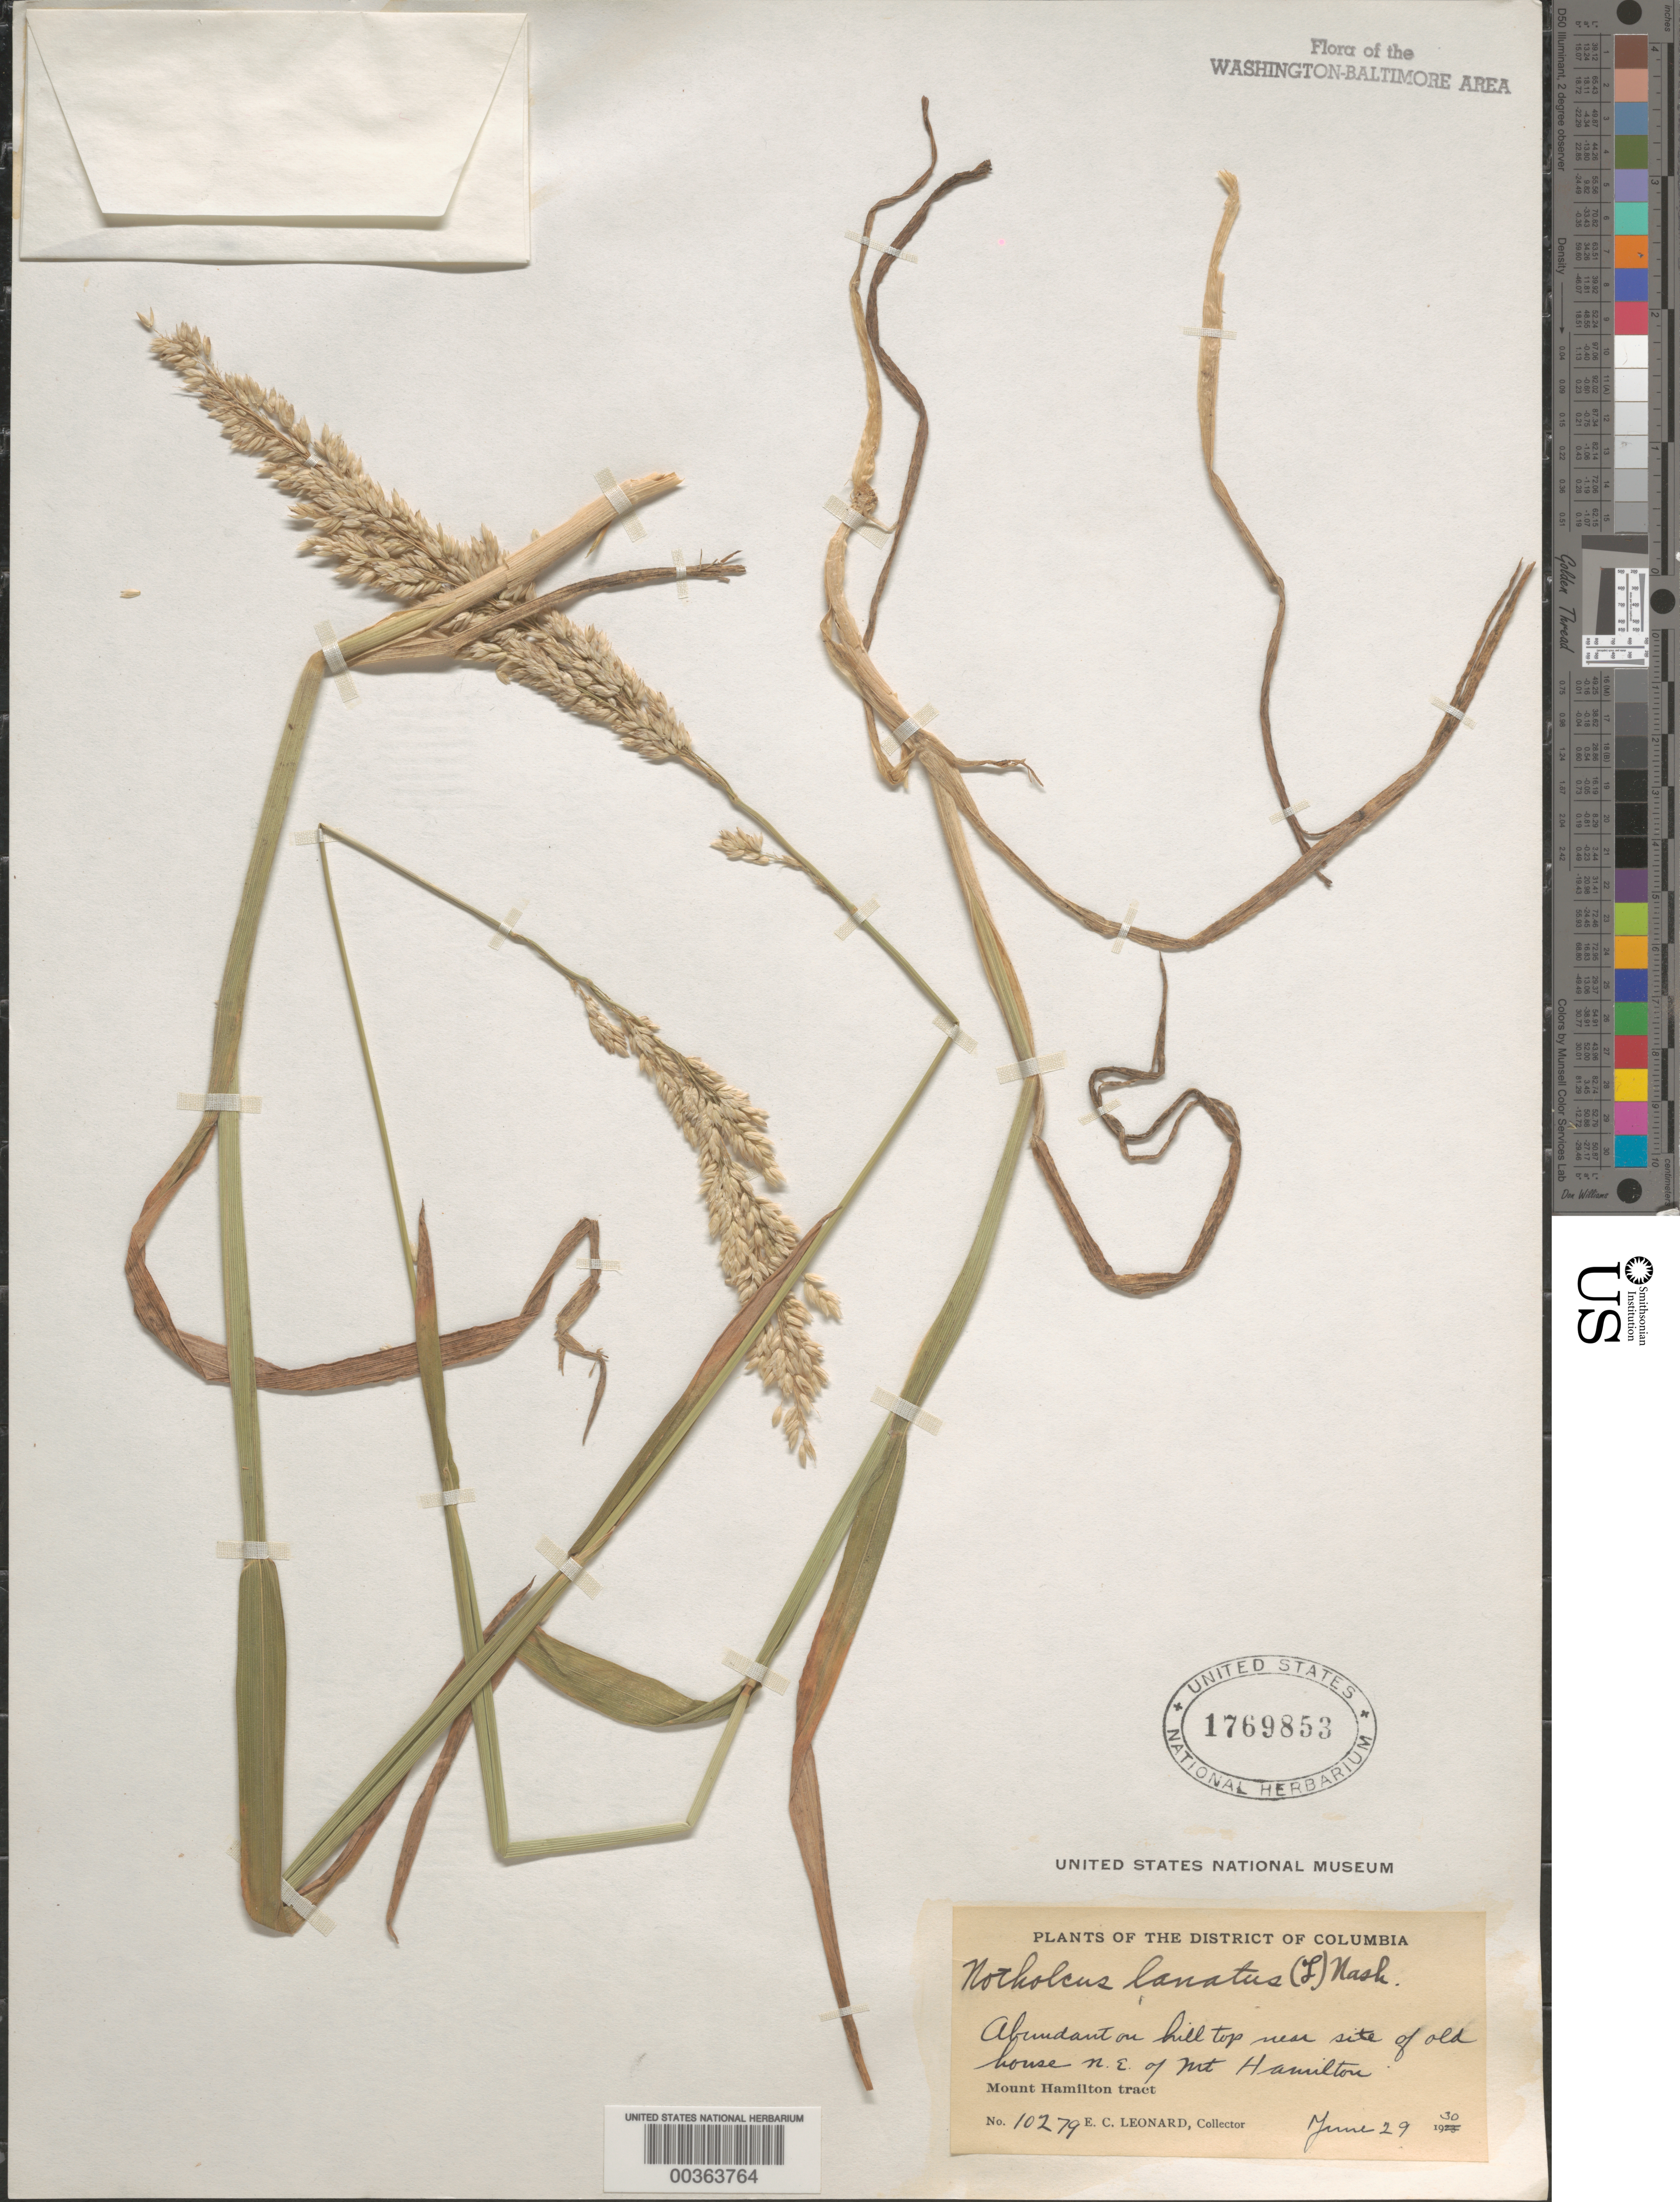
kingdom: Plantae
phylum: Tracheophyta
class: Liliopsida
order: Poales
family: Poaceae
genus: Holcus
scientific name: Holcus lanatus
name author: L.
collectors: E. C. Leonard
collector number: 10279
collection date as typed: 29 Jun 1930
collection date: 1930-06-29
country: United States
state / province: District of Columbia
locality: Northeast of Mount Hamilton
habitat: Hill top near old house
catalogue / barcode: US 1769853